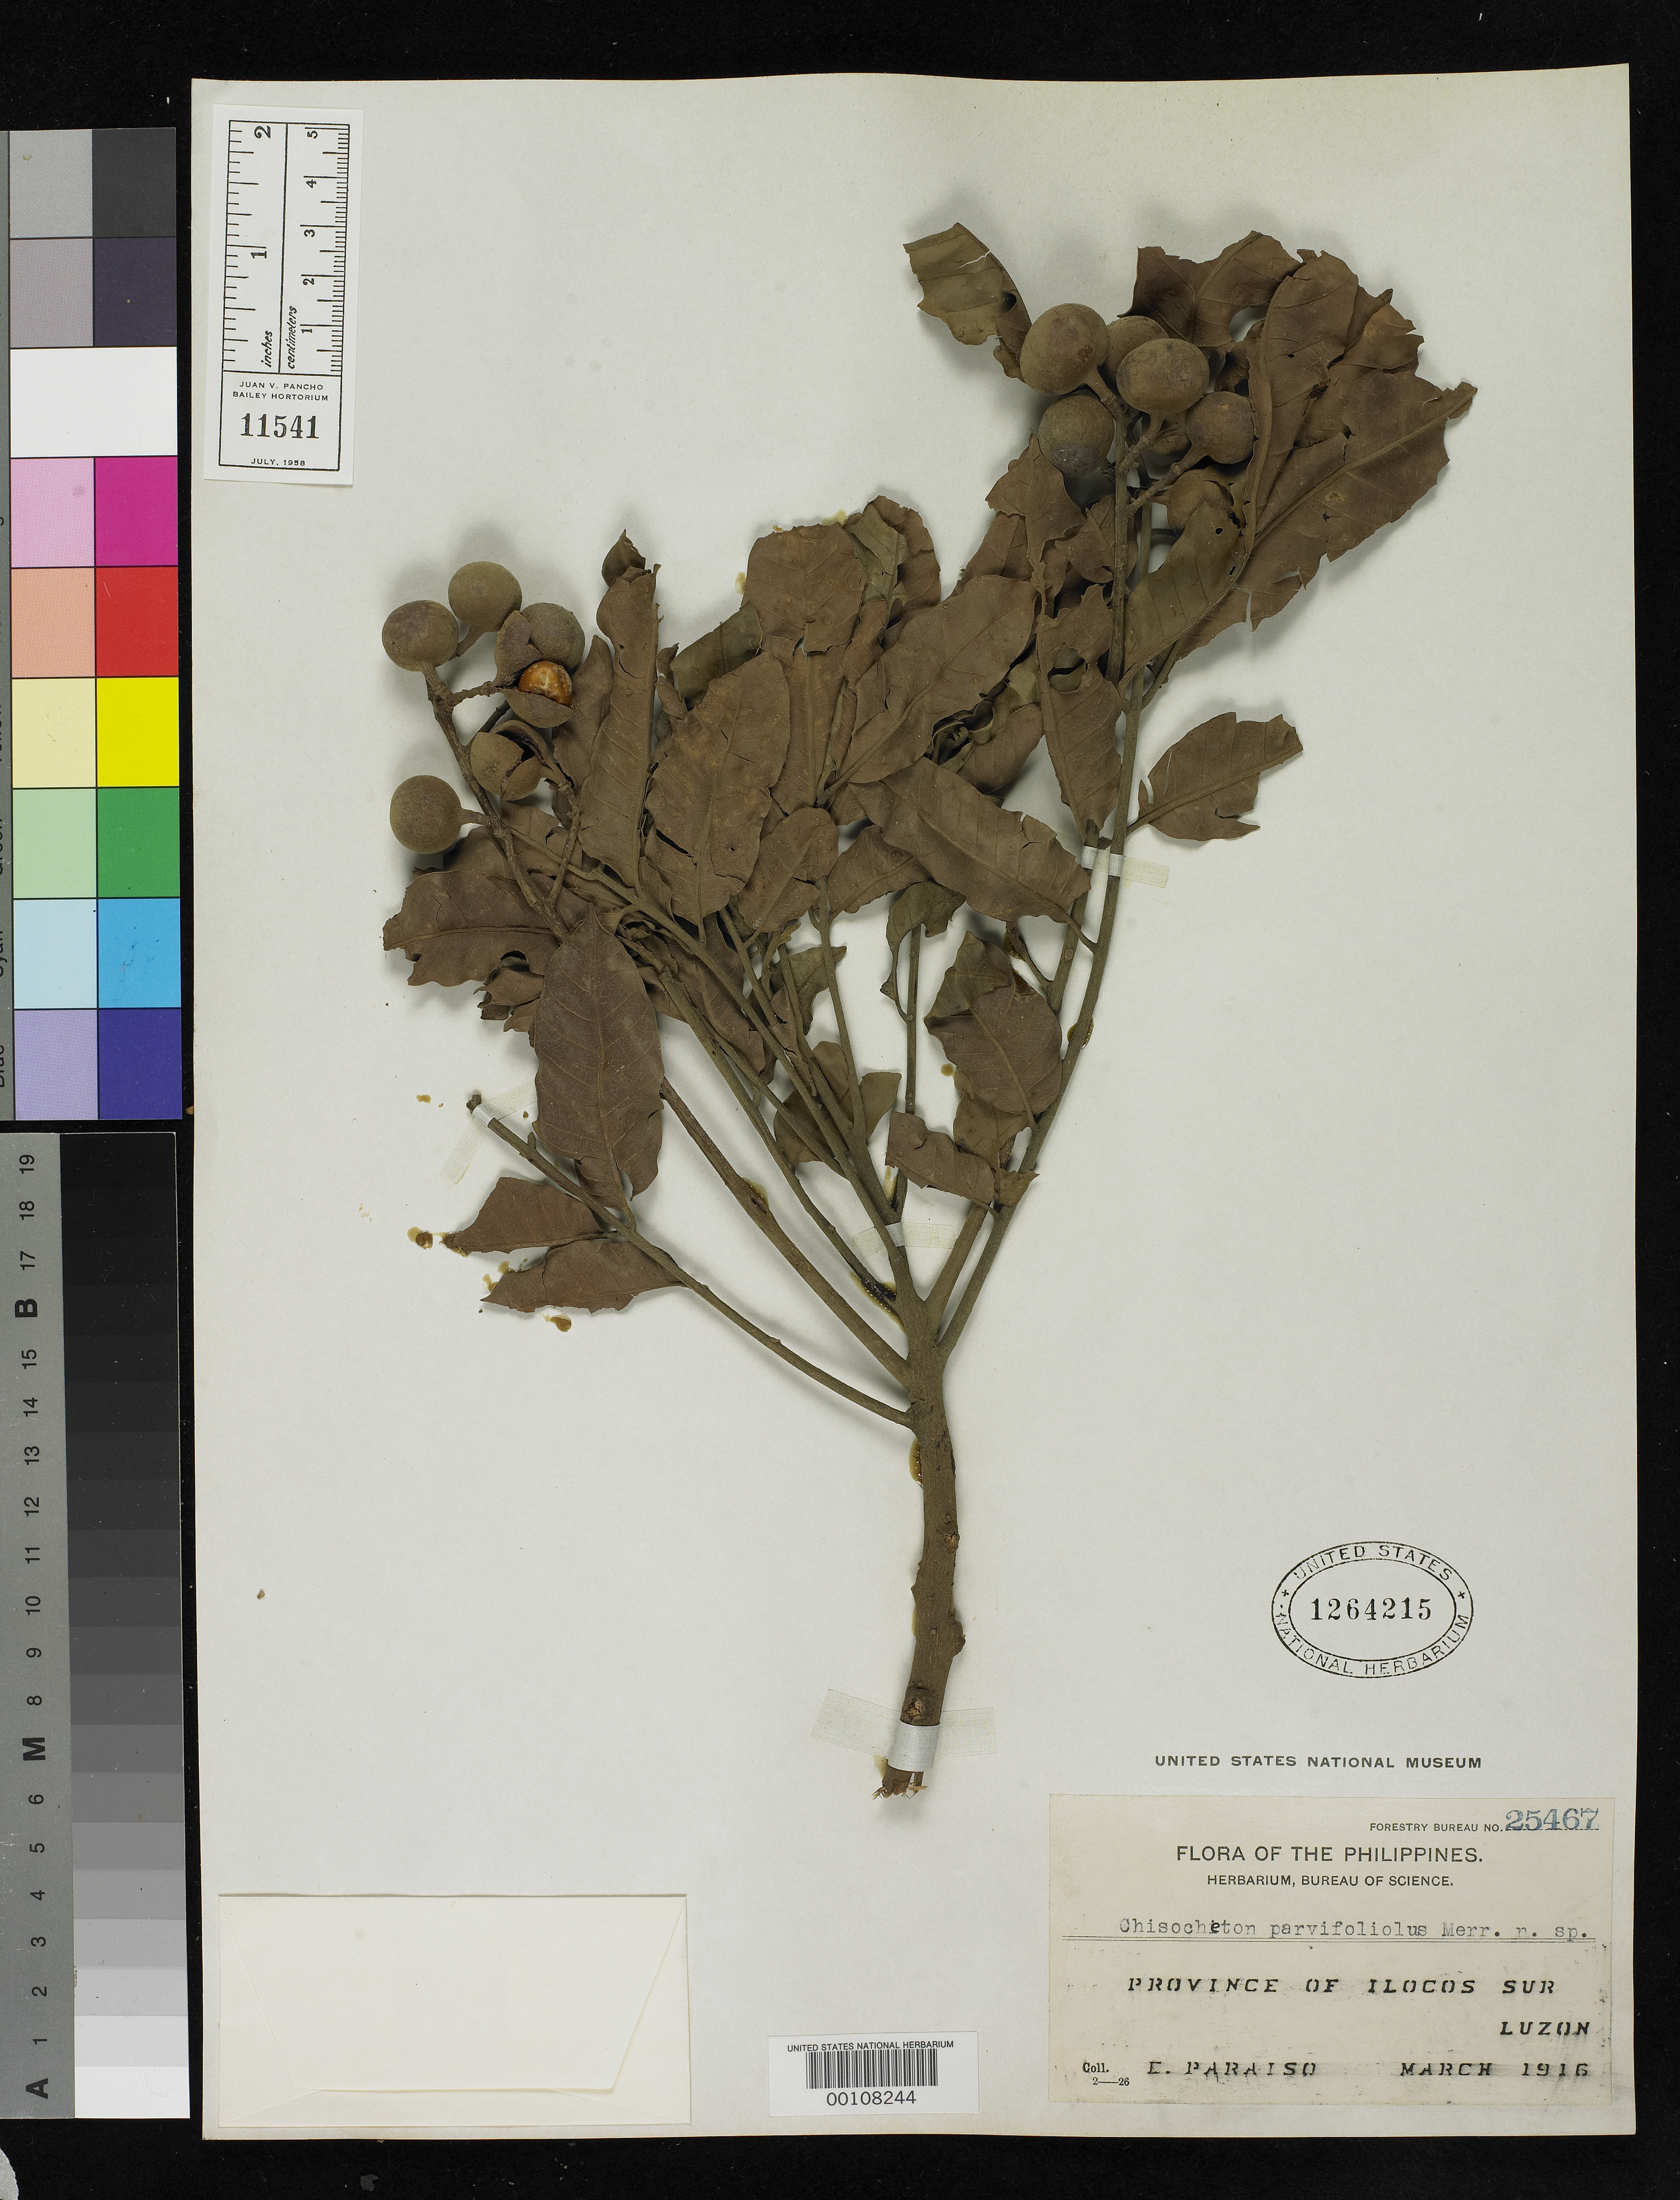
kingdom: Plantae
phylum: Tracheophyta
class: Magnoliopsida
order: Sapindales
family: Meliaceae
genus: Chisocheton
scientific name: Chisocheton parvifoliolus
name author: Merr.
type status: Isotype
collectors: E. Paraiso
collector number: For. Bur. 25467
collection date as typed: Mar 1915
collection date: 1915-03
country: Philippines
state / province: Ilocos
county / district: Ilocos Sur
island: Luzon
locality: Tineg, Lagayan.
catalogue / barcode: US 1264215